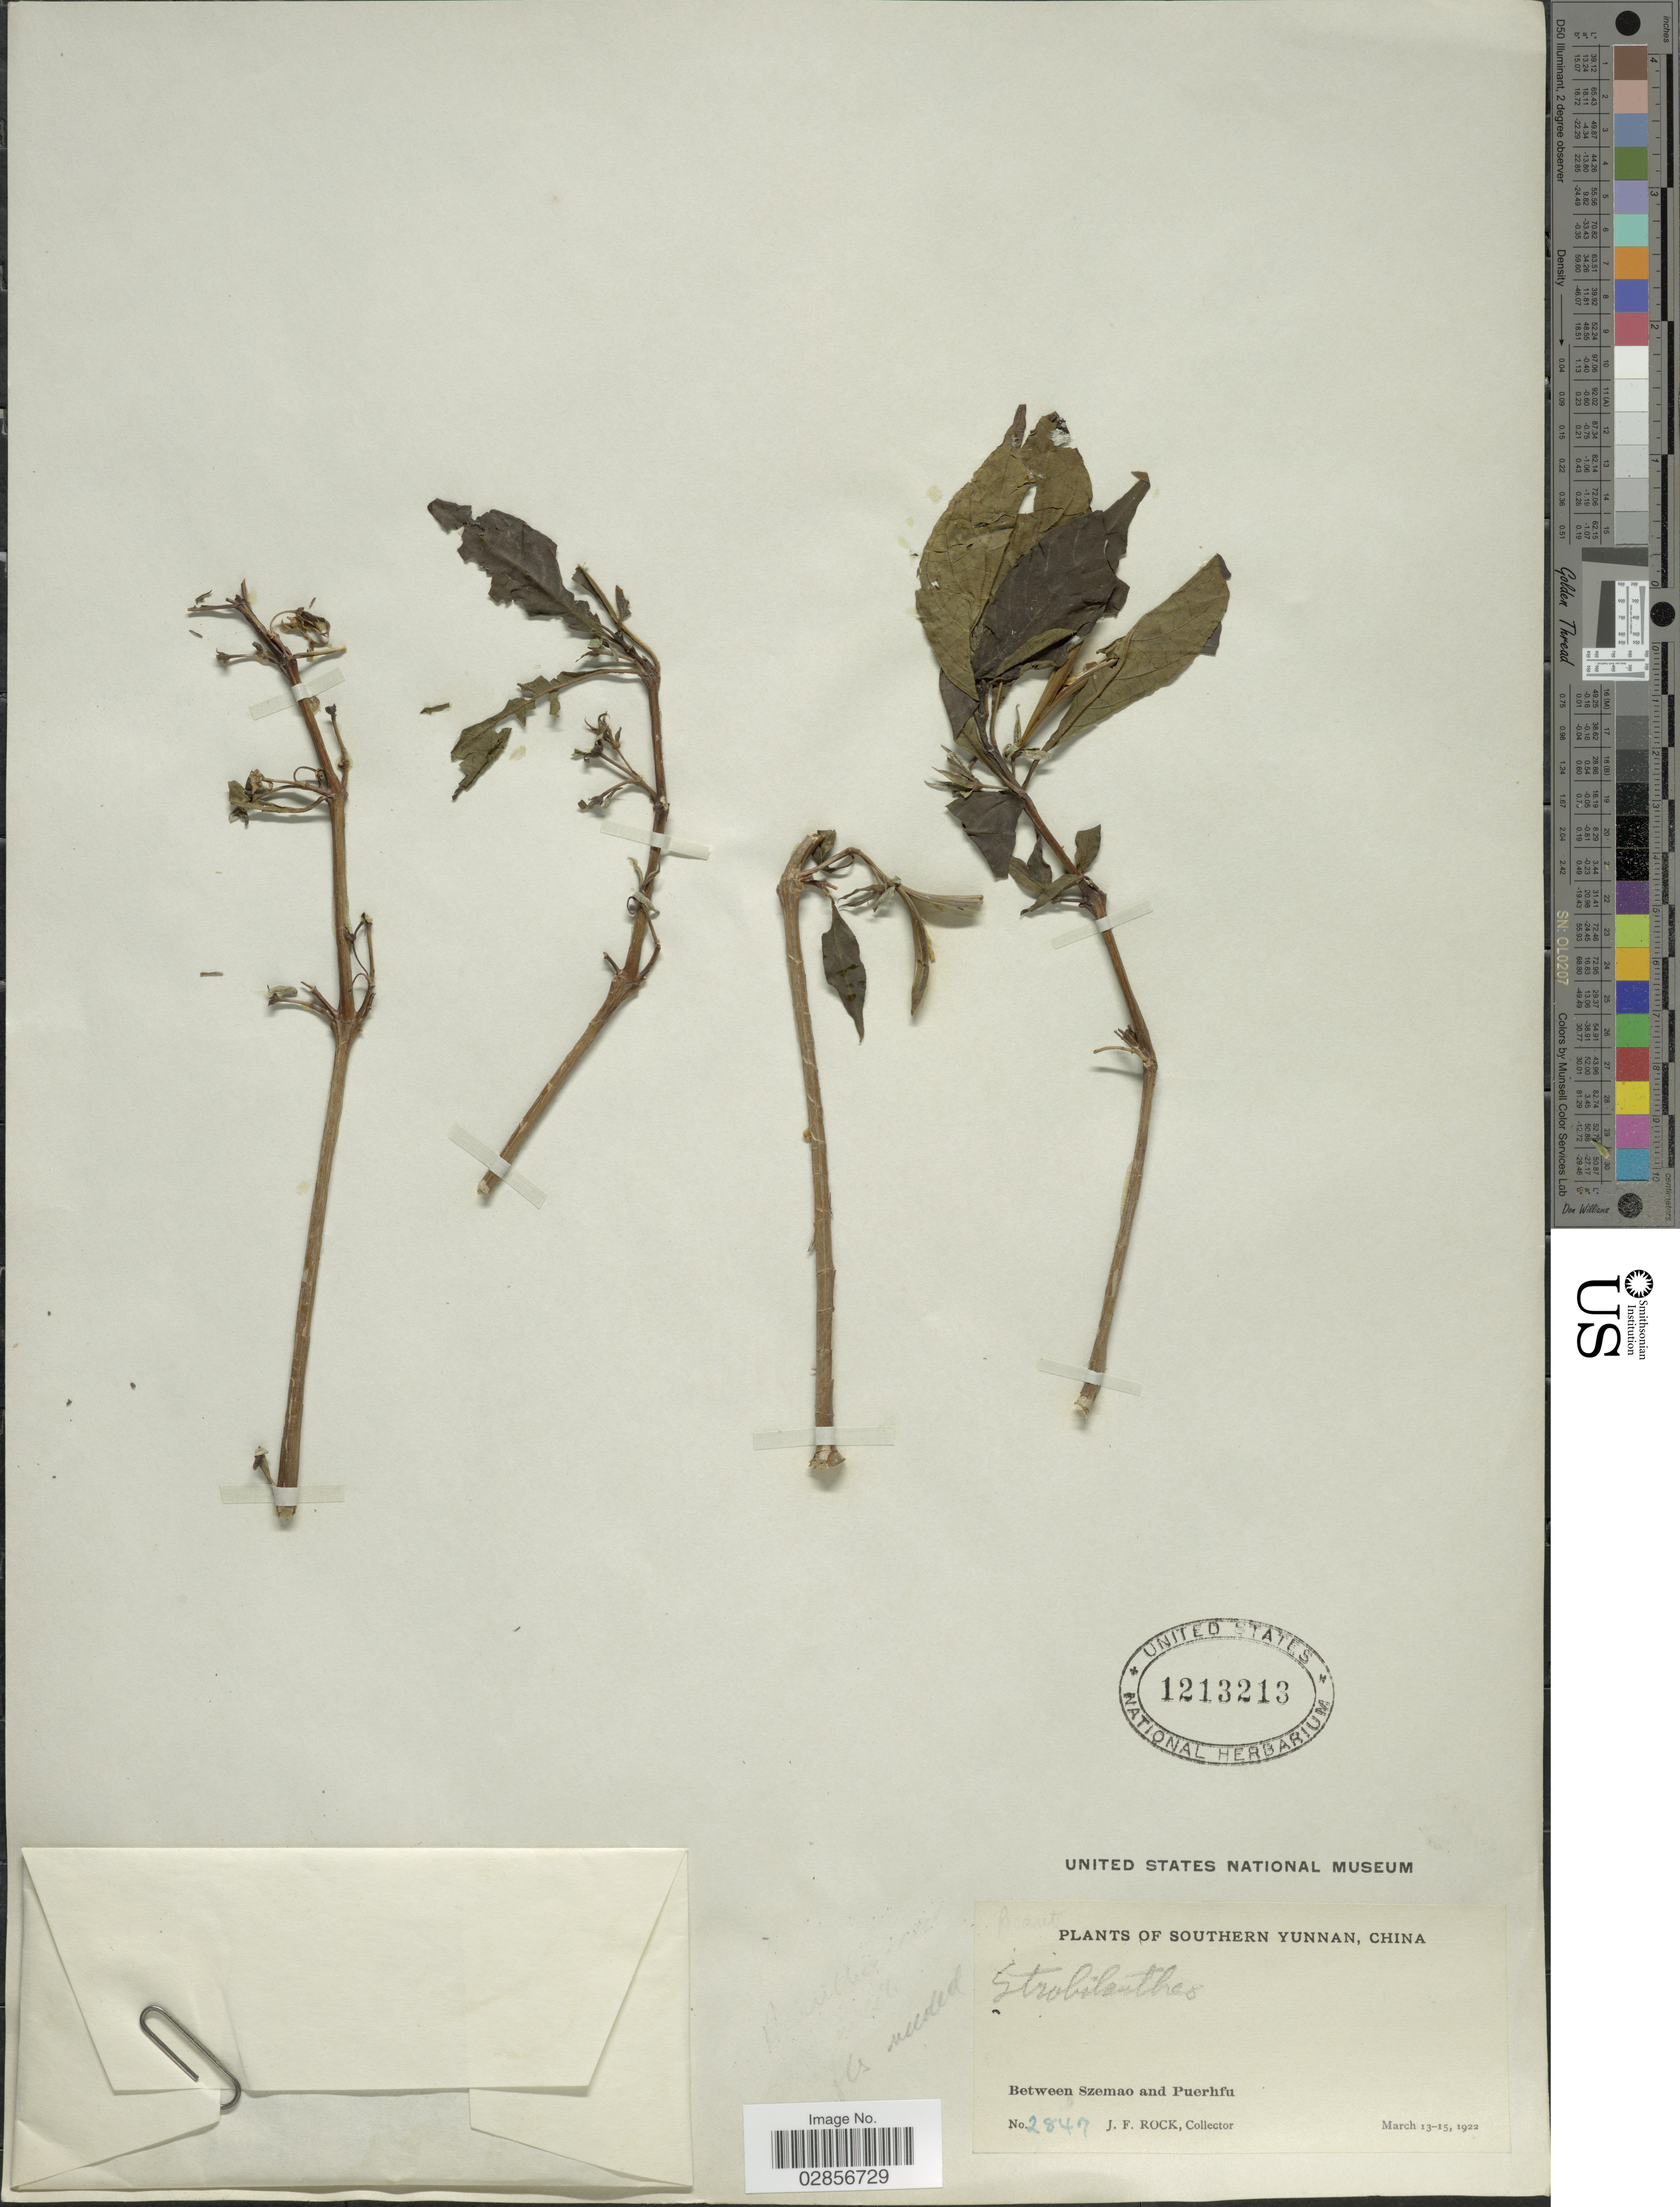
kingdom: Plantae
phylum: Tracheophyta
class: Magnoliopsida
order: Lamiales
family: Acanthaceae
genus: Strobilanthes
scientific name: Strobilanthes sp.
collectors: J. Rock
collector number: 2847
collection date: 1922-03-13/1922-03-15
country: China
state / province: Yunnan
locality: Southern Yunnan, Between Szemao and Puerhfu.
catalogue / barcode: US 1213213